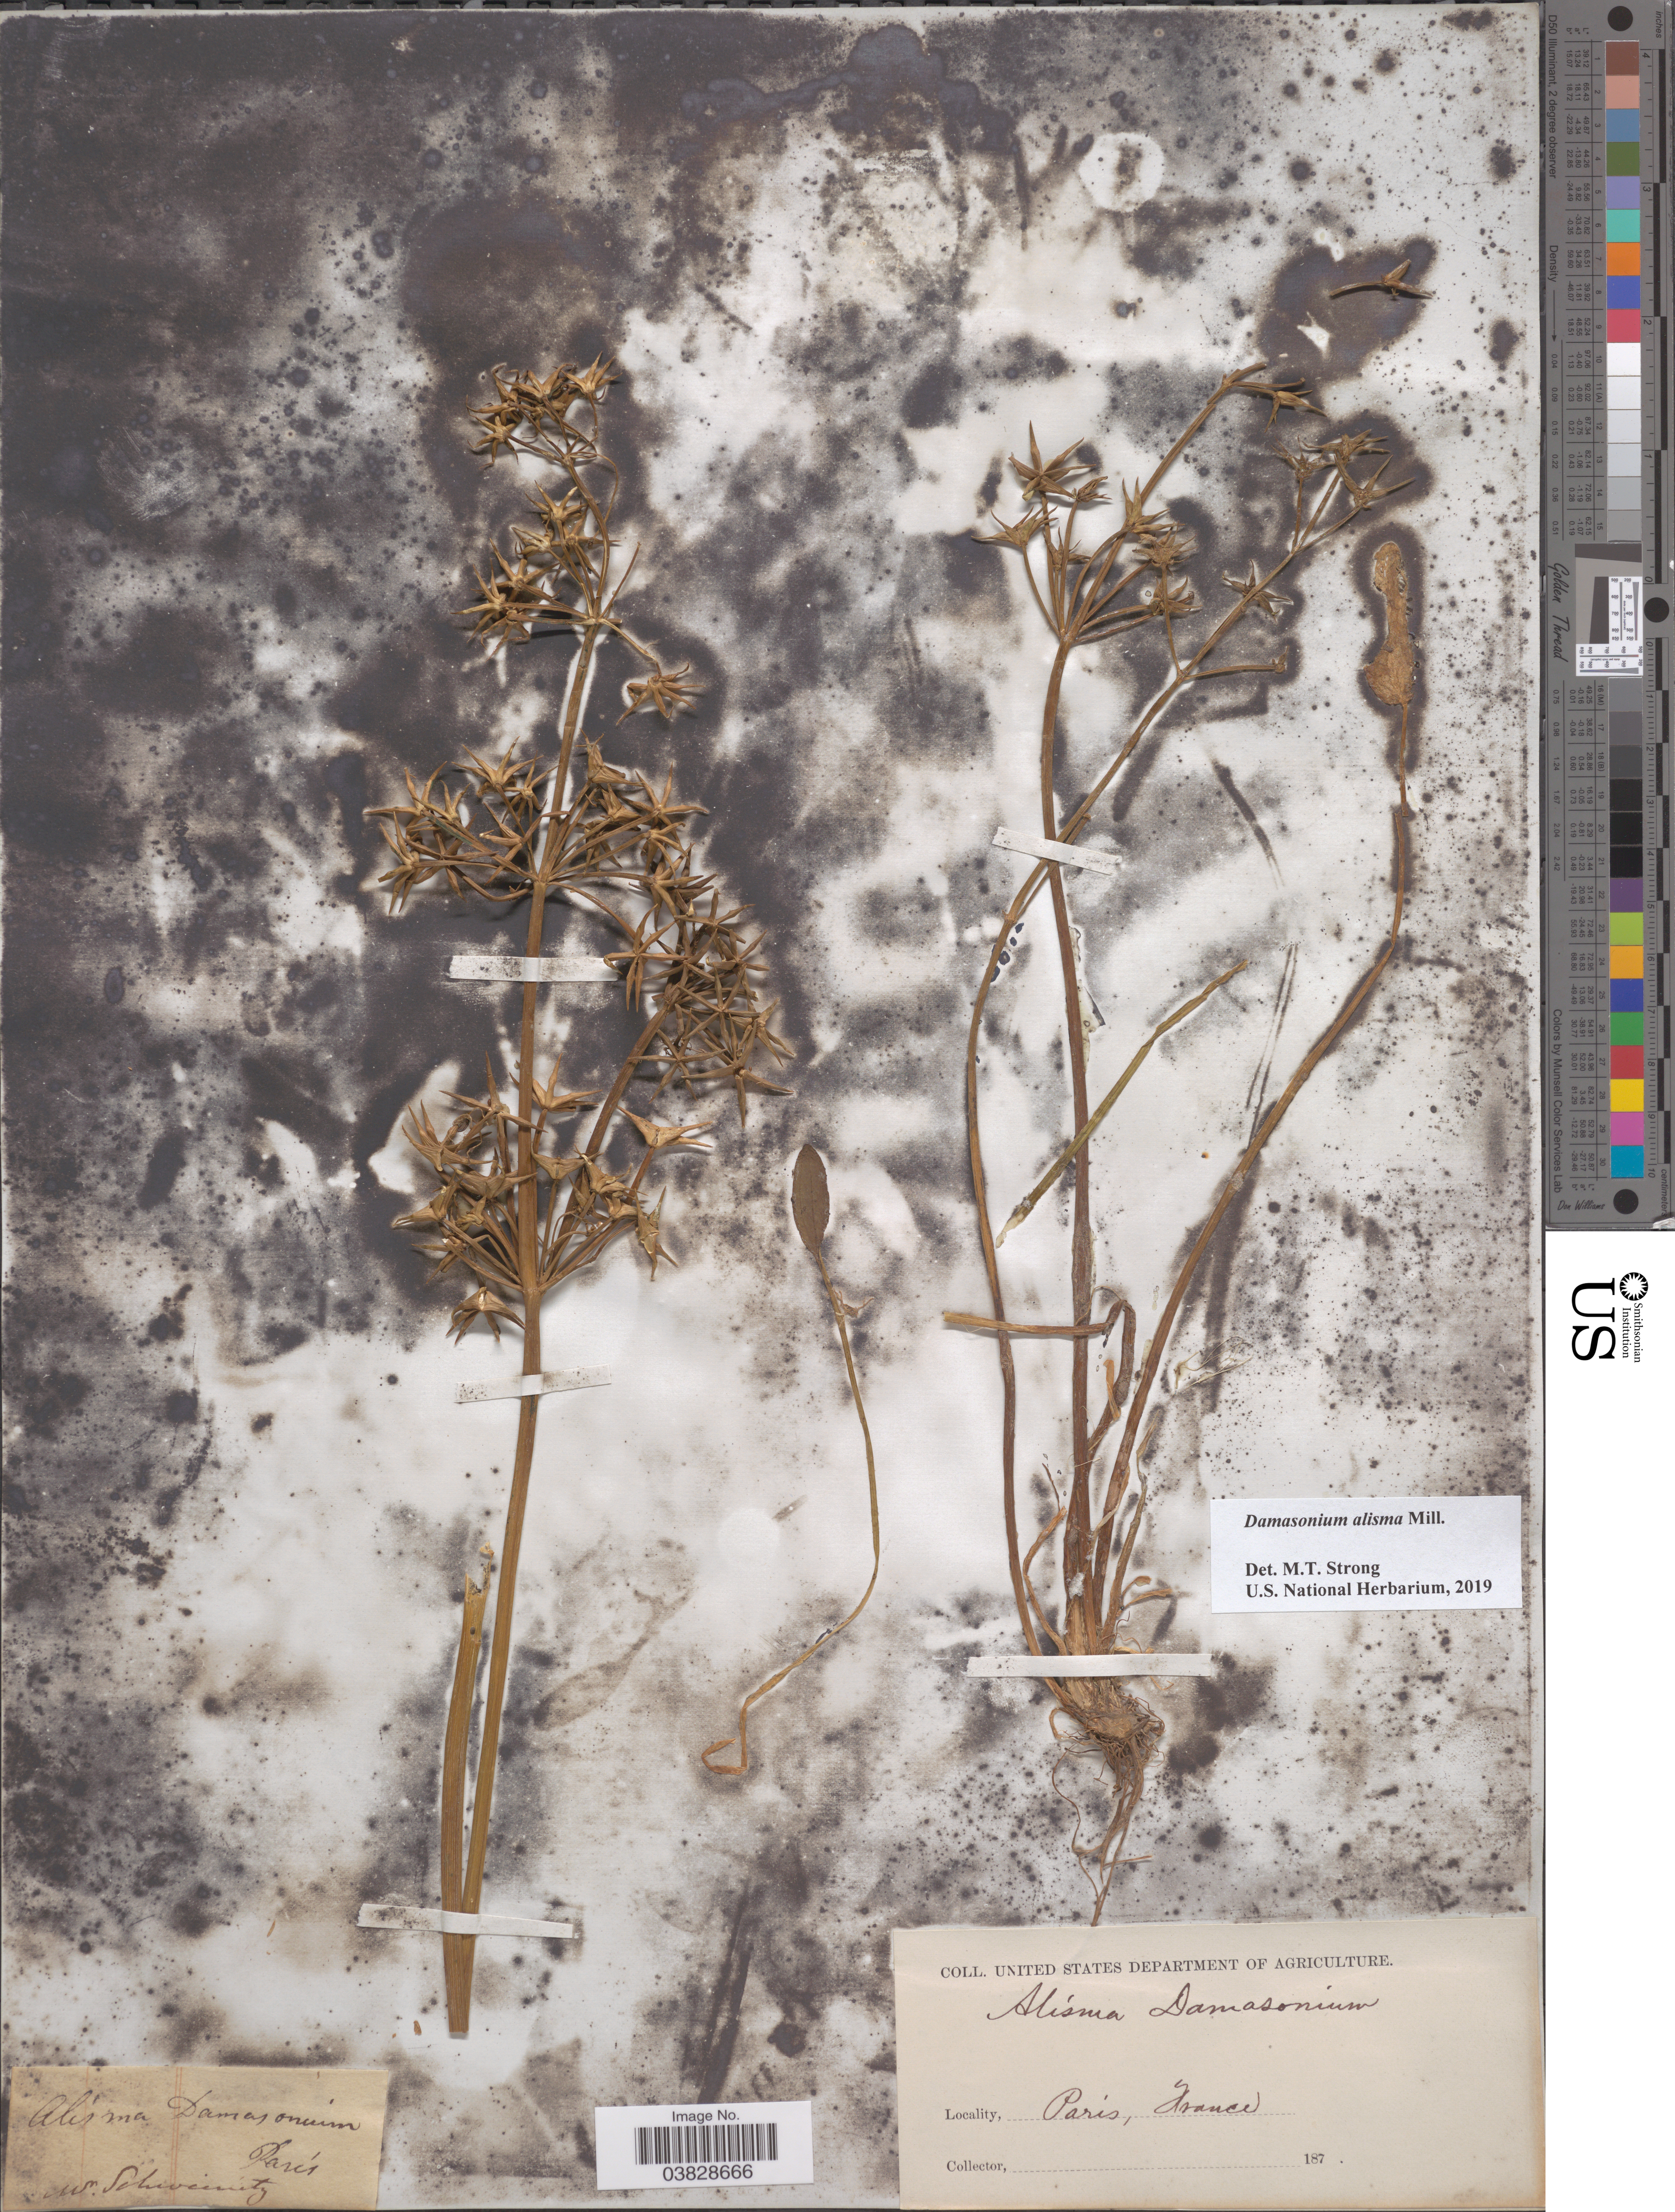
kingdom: Plantae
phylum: Tracheophyta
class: Liliopsida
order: Alismatales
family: Alismataceae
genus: Damasonium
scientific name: Damasonium alisma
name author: Mill.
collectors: W. Schweinitz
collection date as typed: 187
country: France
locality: Paris.